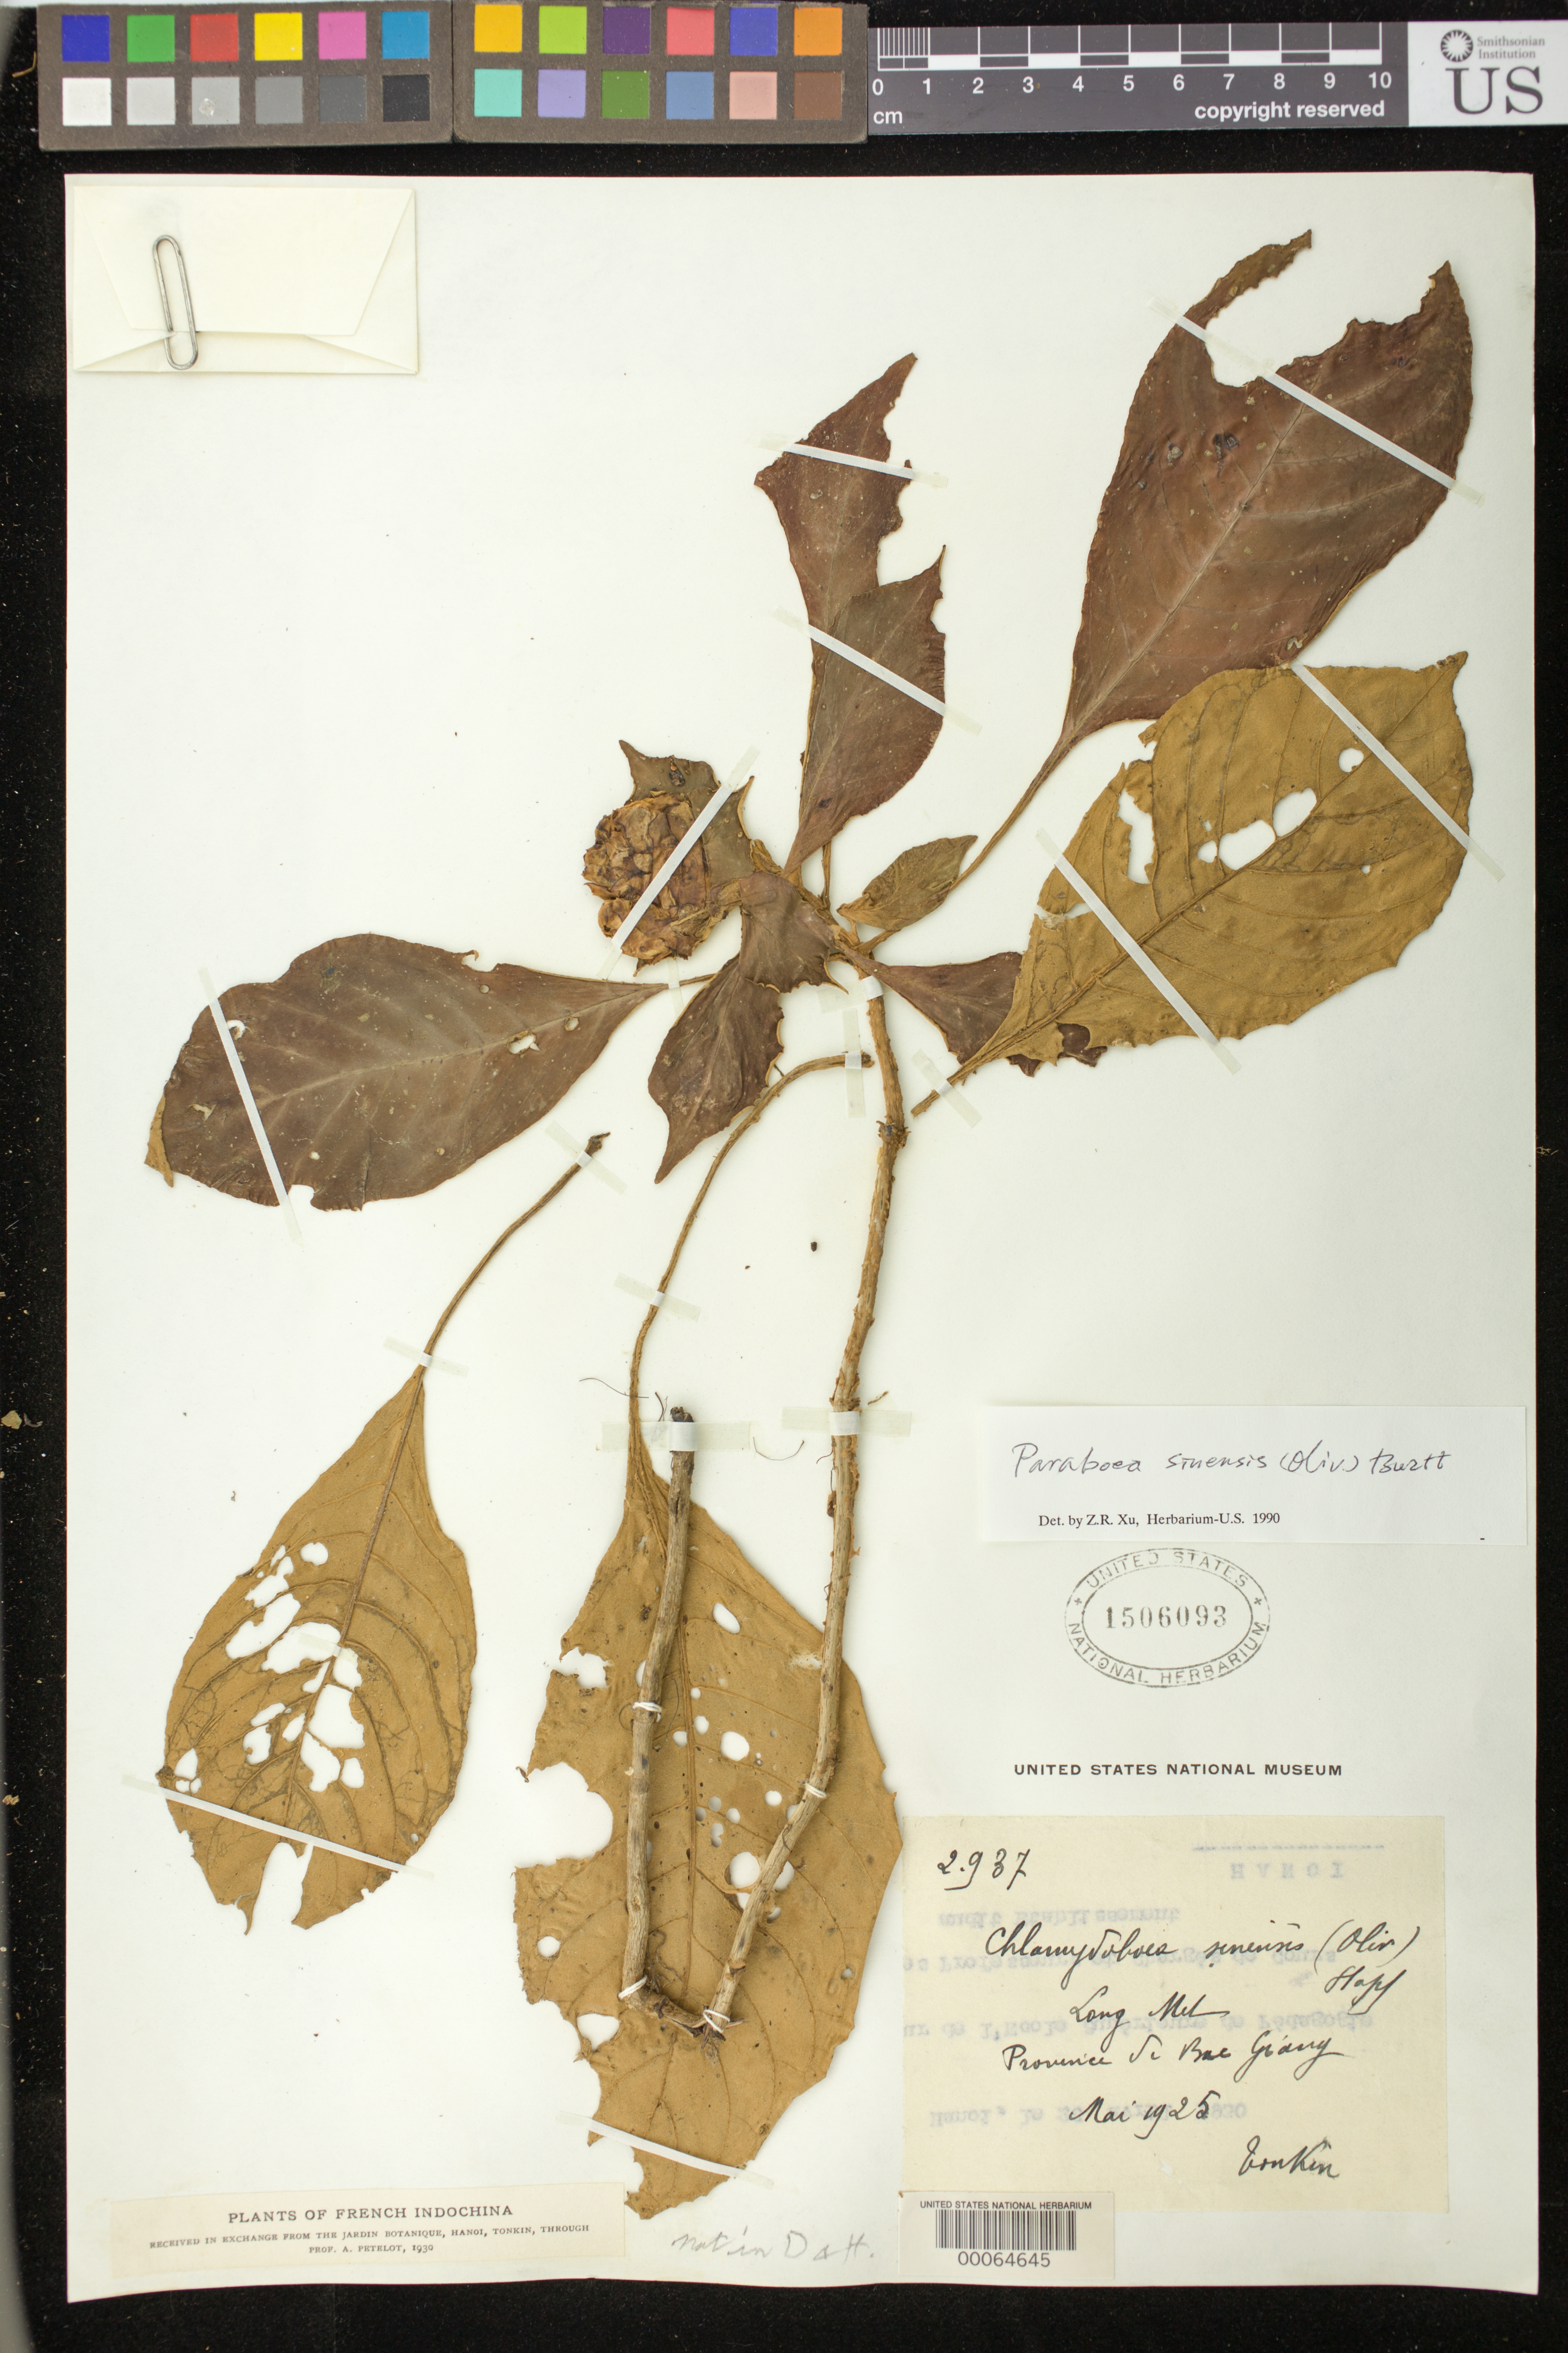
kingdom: Plantae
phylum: Tracheophyta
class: Magnoliopsida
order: Lamiales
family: Gesneriaceae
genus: Paraboea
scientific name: Paraboea rufescens var. umbellata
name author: (Drake) K.Y. Pan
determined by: Xu, Z. R.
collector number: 2937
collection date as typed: May 1925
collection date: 1925-05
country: Vietnam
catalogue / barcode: US 1506093